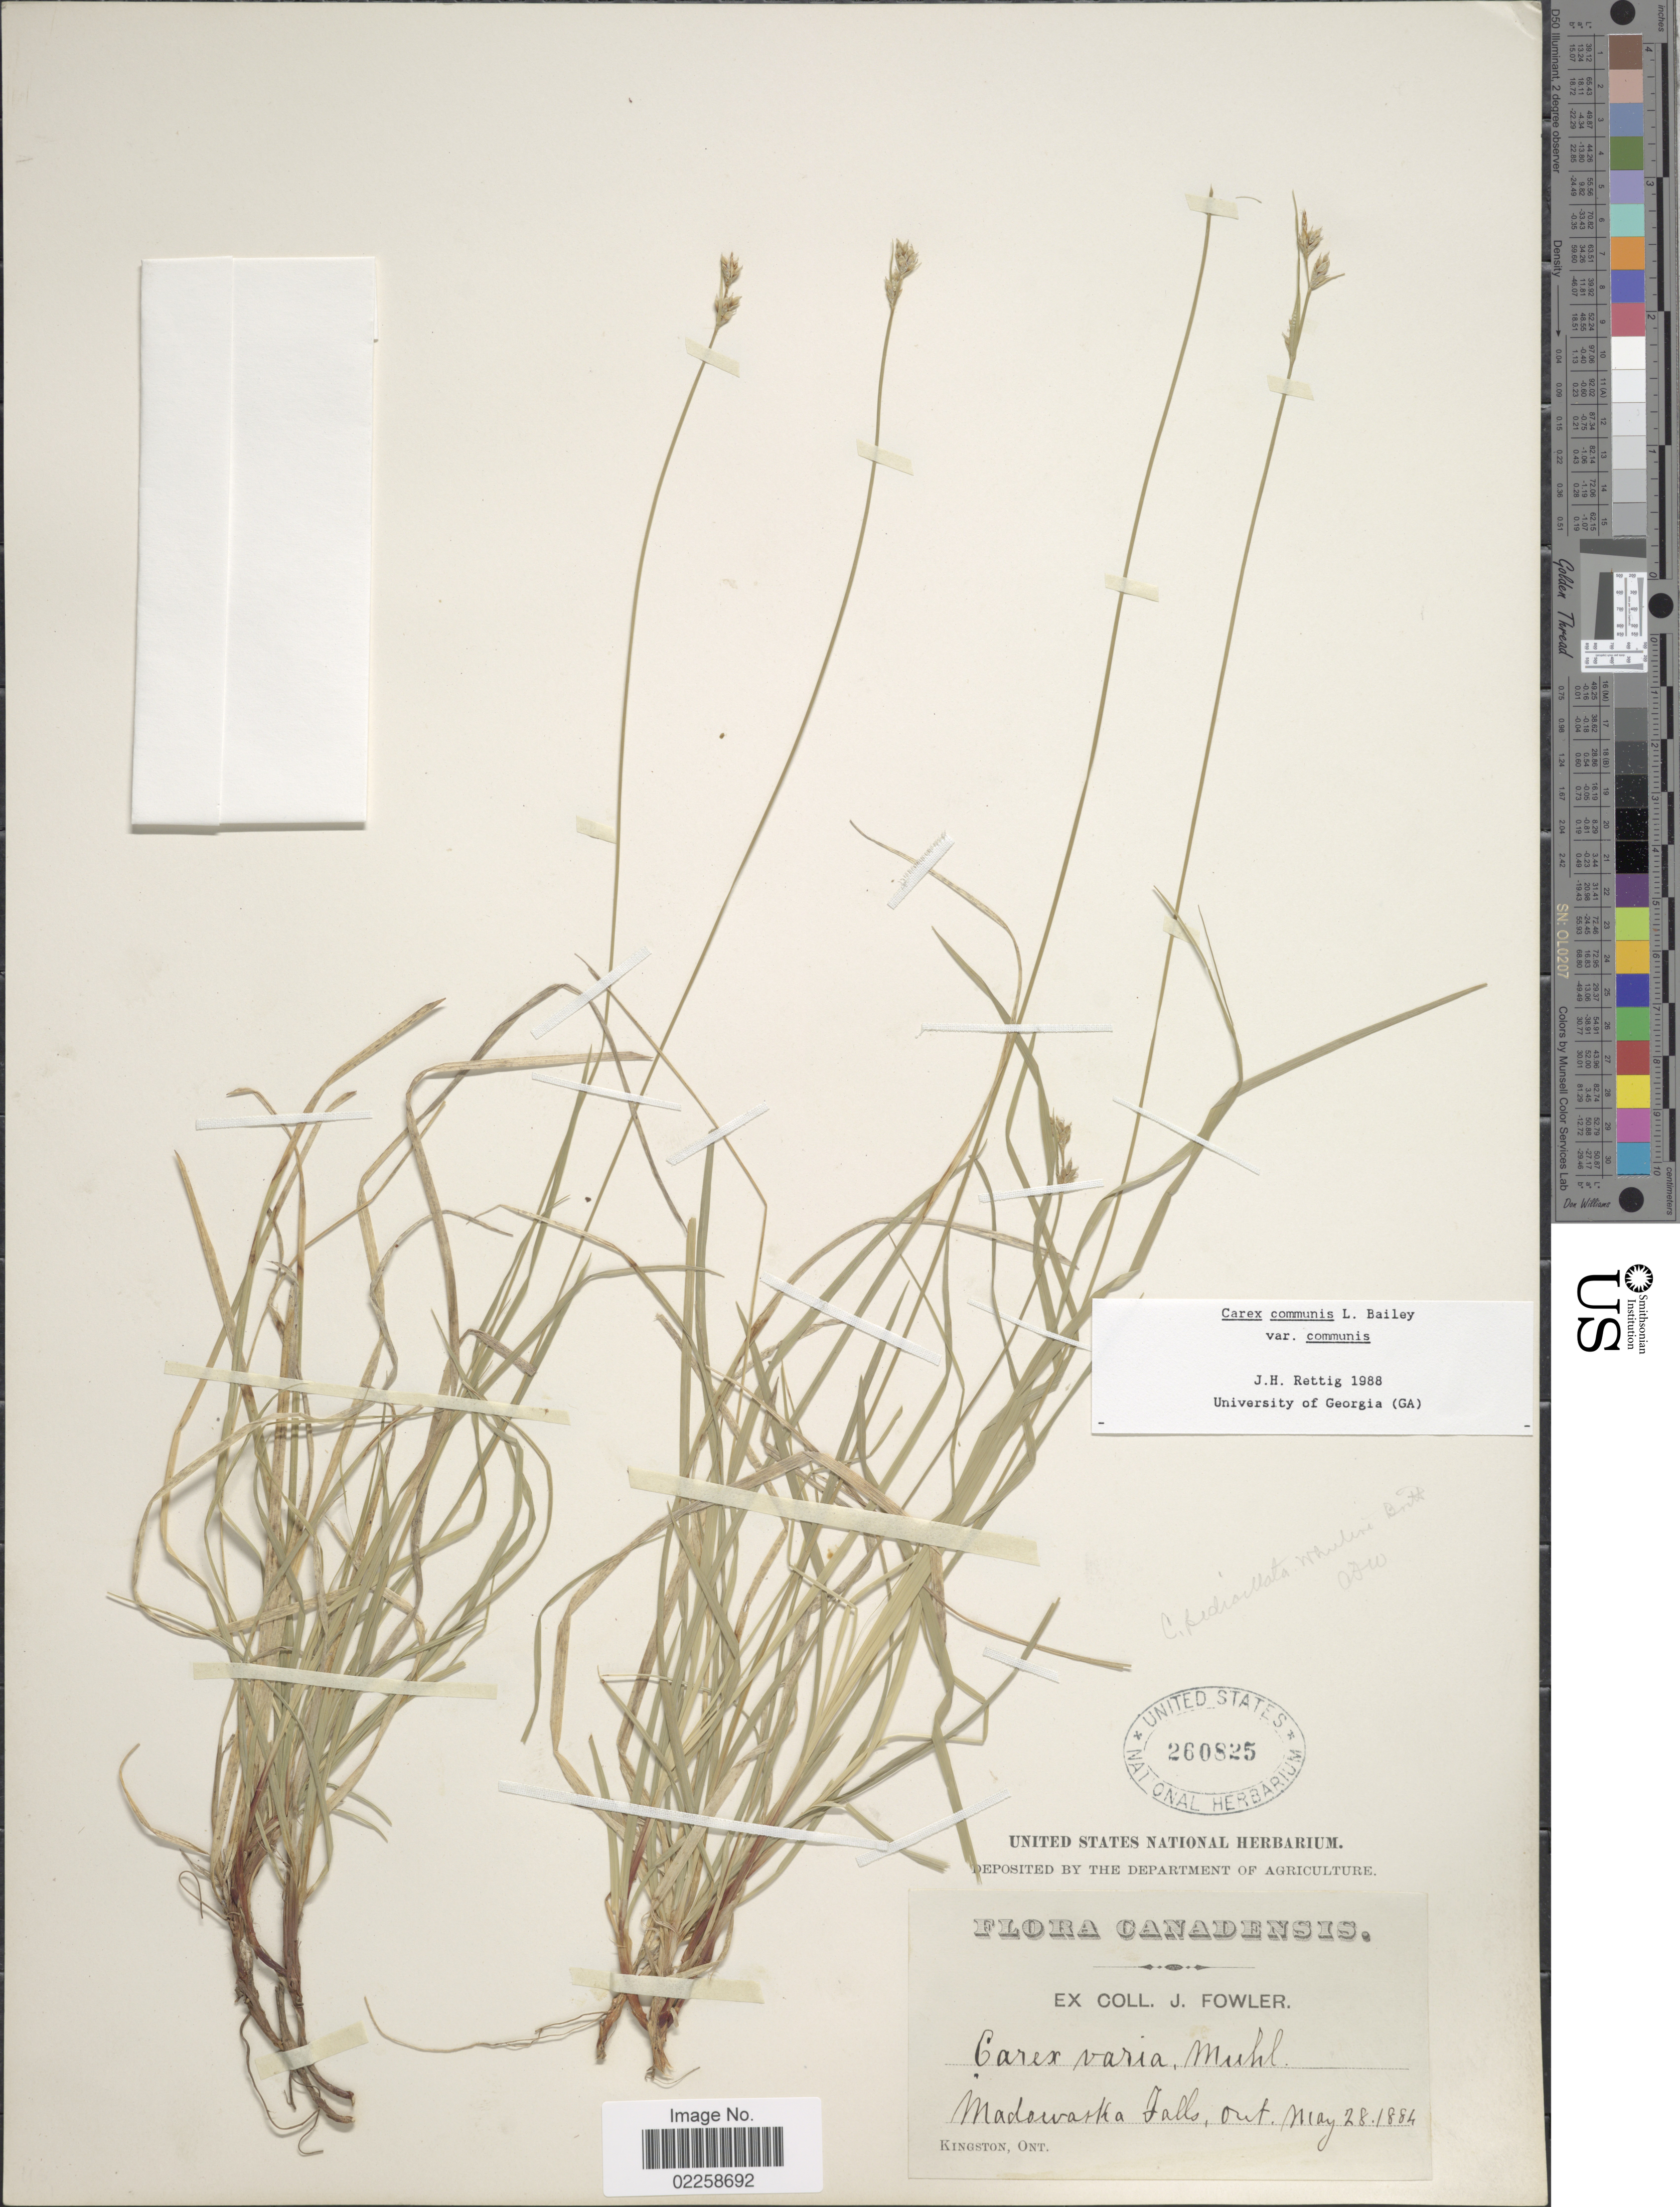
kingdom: Plantae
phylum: Tracheophyta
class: Liliopsida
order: Poales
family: Cyperaceae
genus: Carex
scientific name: Carex communis var. communis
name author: L.H. Bailey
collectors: J. P. Fowler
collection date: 1884-05-28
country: Canada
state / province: Ontario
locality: Madowaska Falls,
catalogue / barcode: US 260825